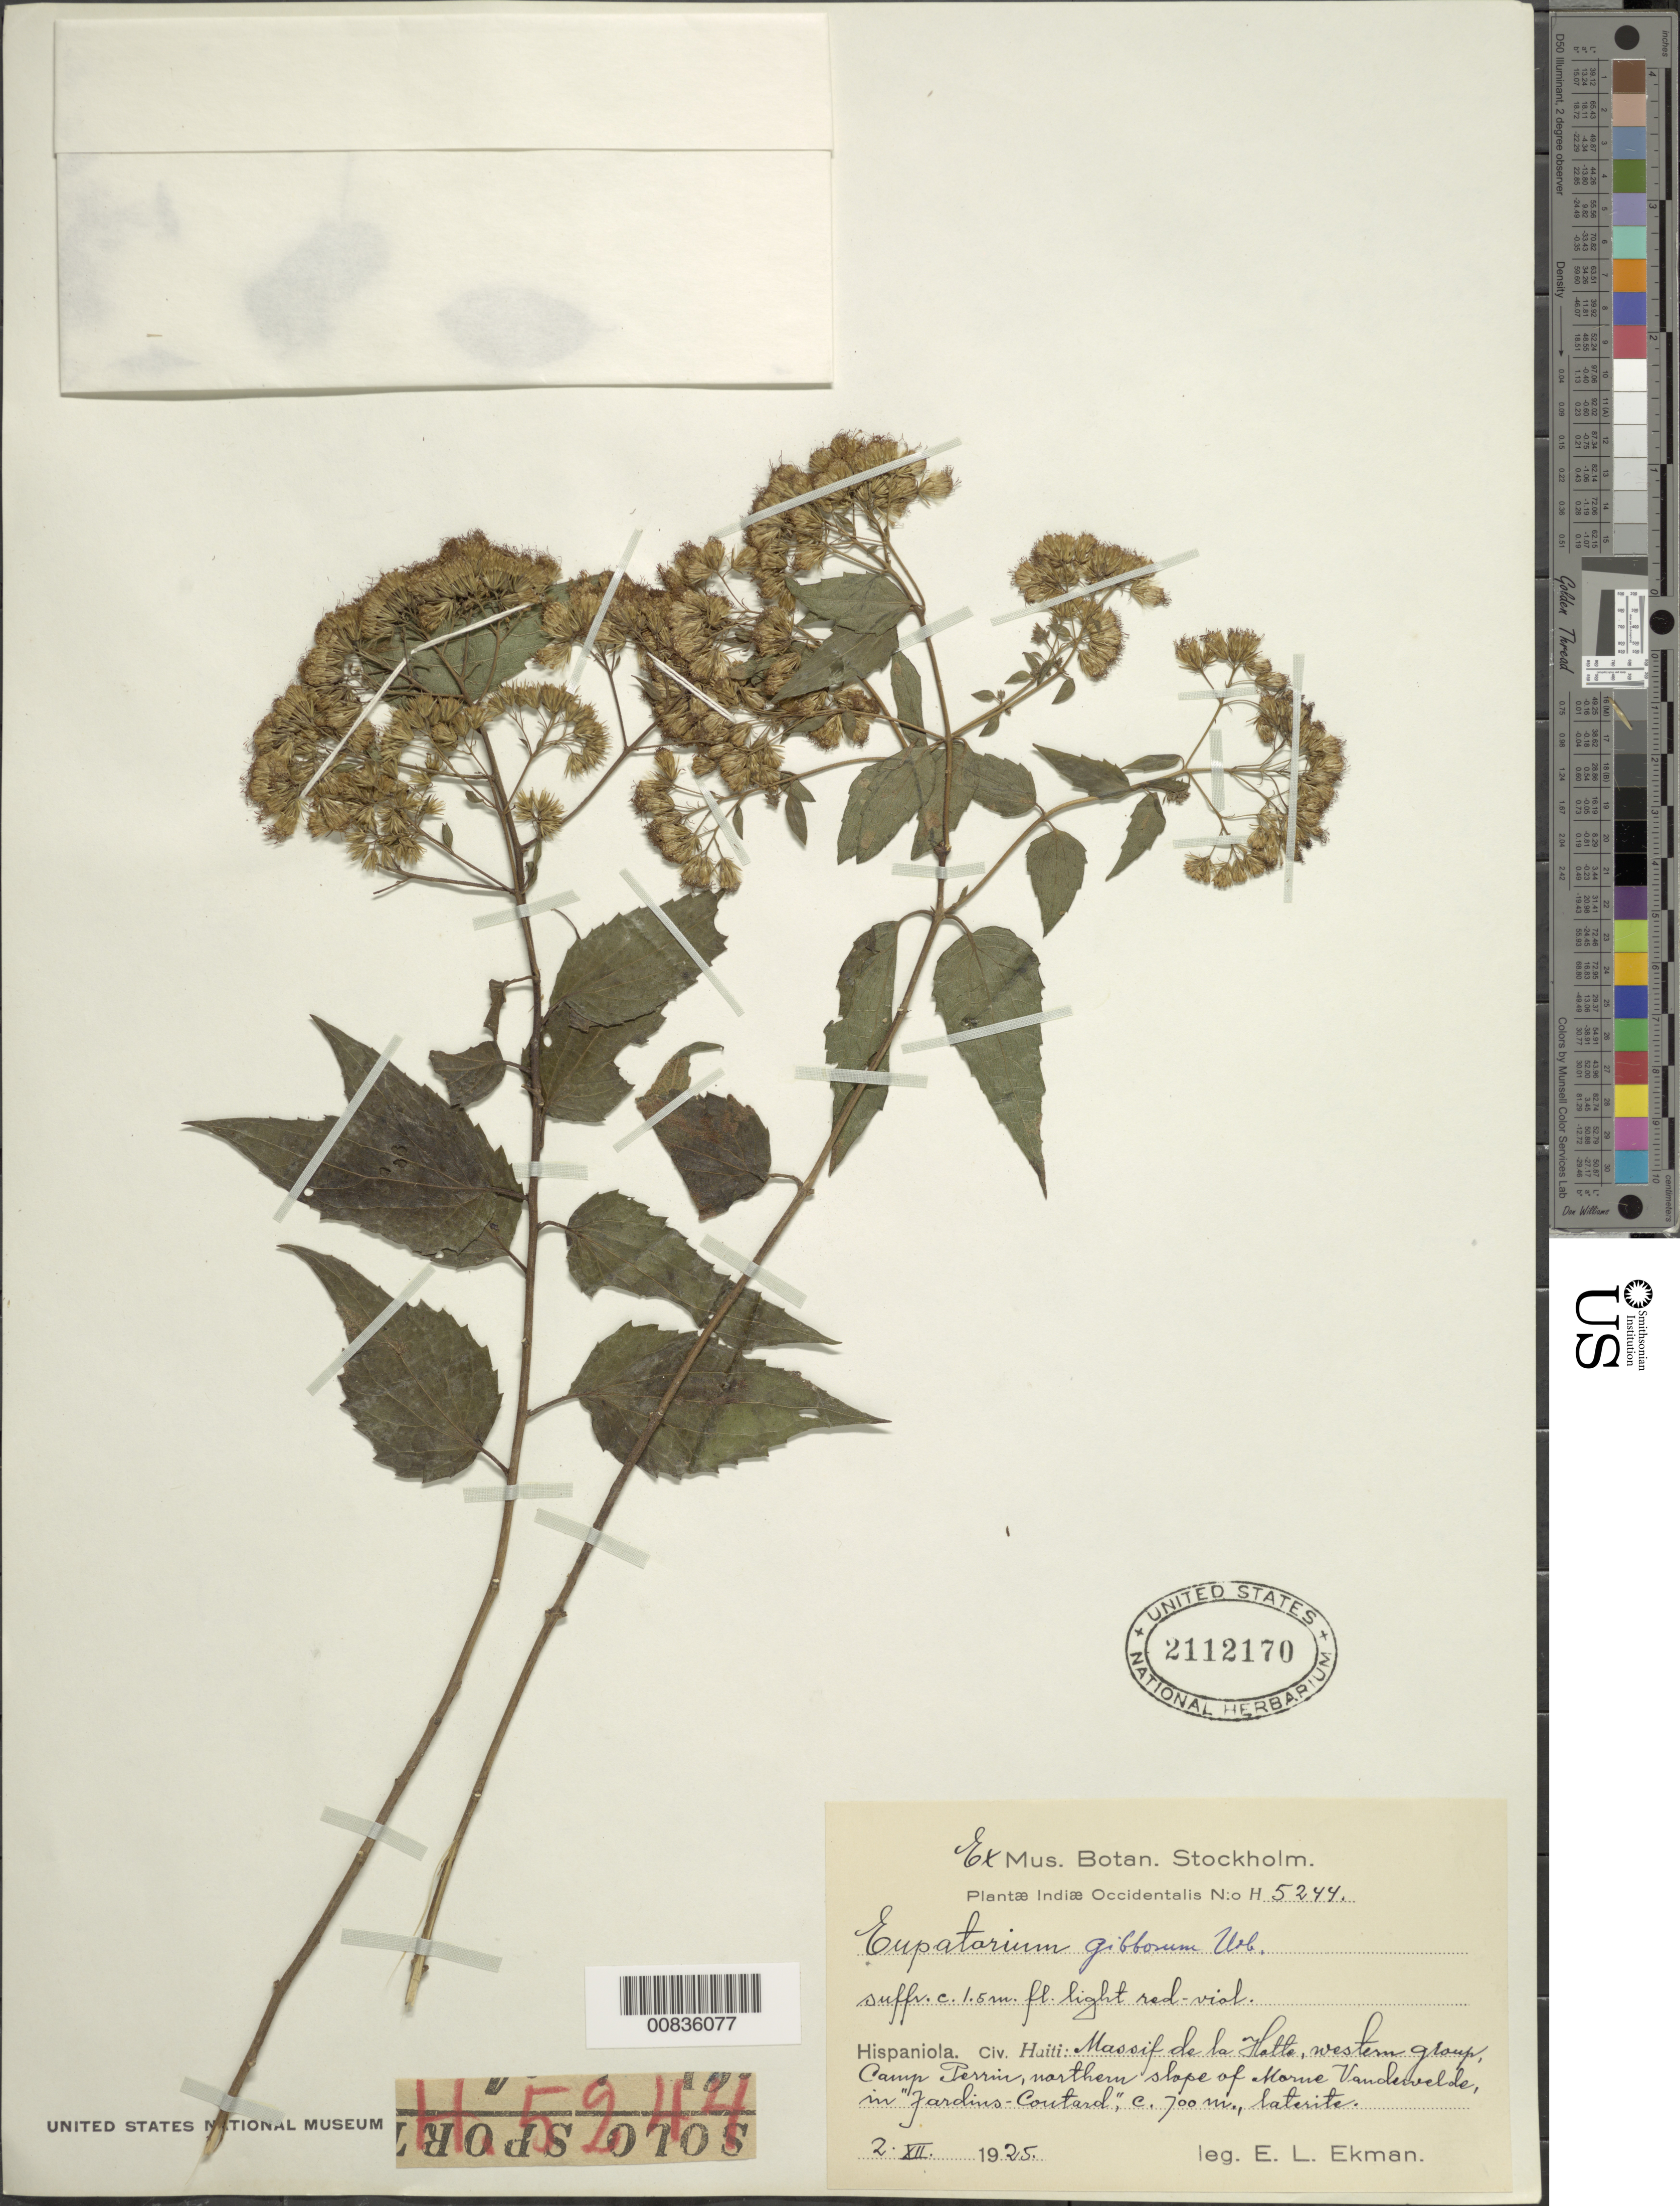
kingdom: Plantae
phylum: Tracheophyta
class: Magnoliopsida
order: Asterales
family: Asteraceae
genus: Koanophyllon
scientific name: Koanophyllon gibbosum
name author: (Urb.) R.M. King & H. Rob.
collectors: E. L. Ekman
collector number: H 5244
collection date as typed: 02 Dec 1925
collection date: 1925-12-02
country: Haiti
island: Hispaniola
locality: Massif de la Hotte, western group, Camp Perrin, northern slope of Morne Vandervelde, in "jardins-Coutard"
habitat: Laterite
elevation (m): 700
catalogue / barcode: US 2112170